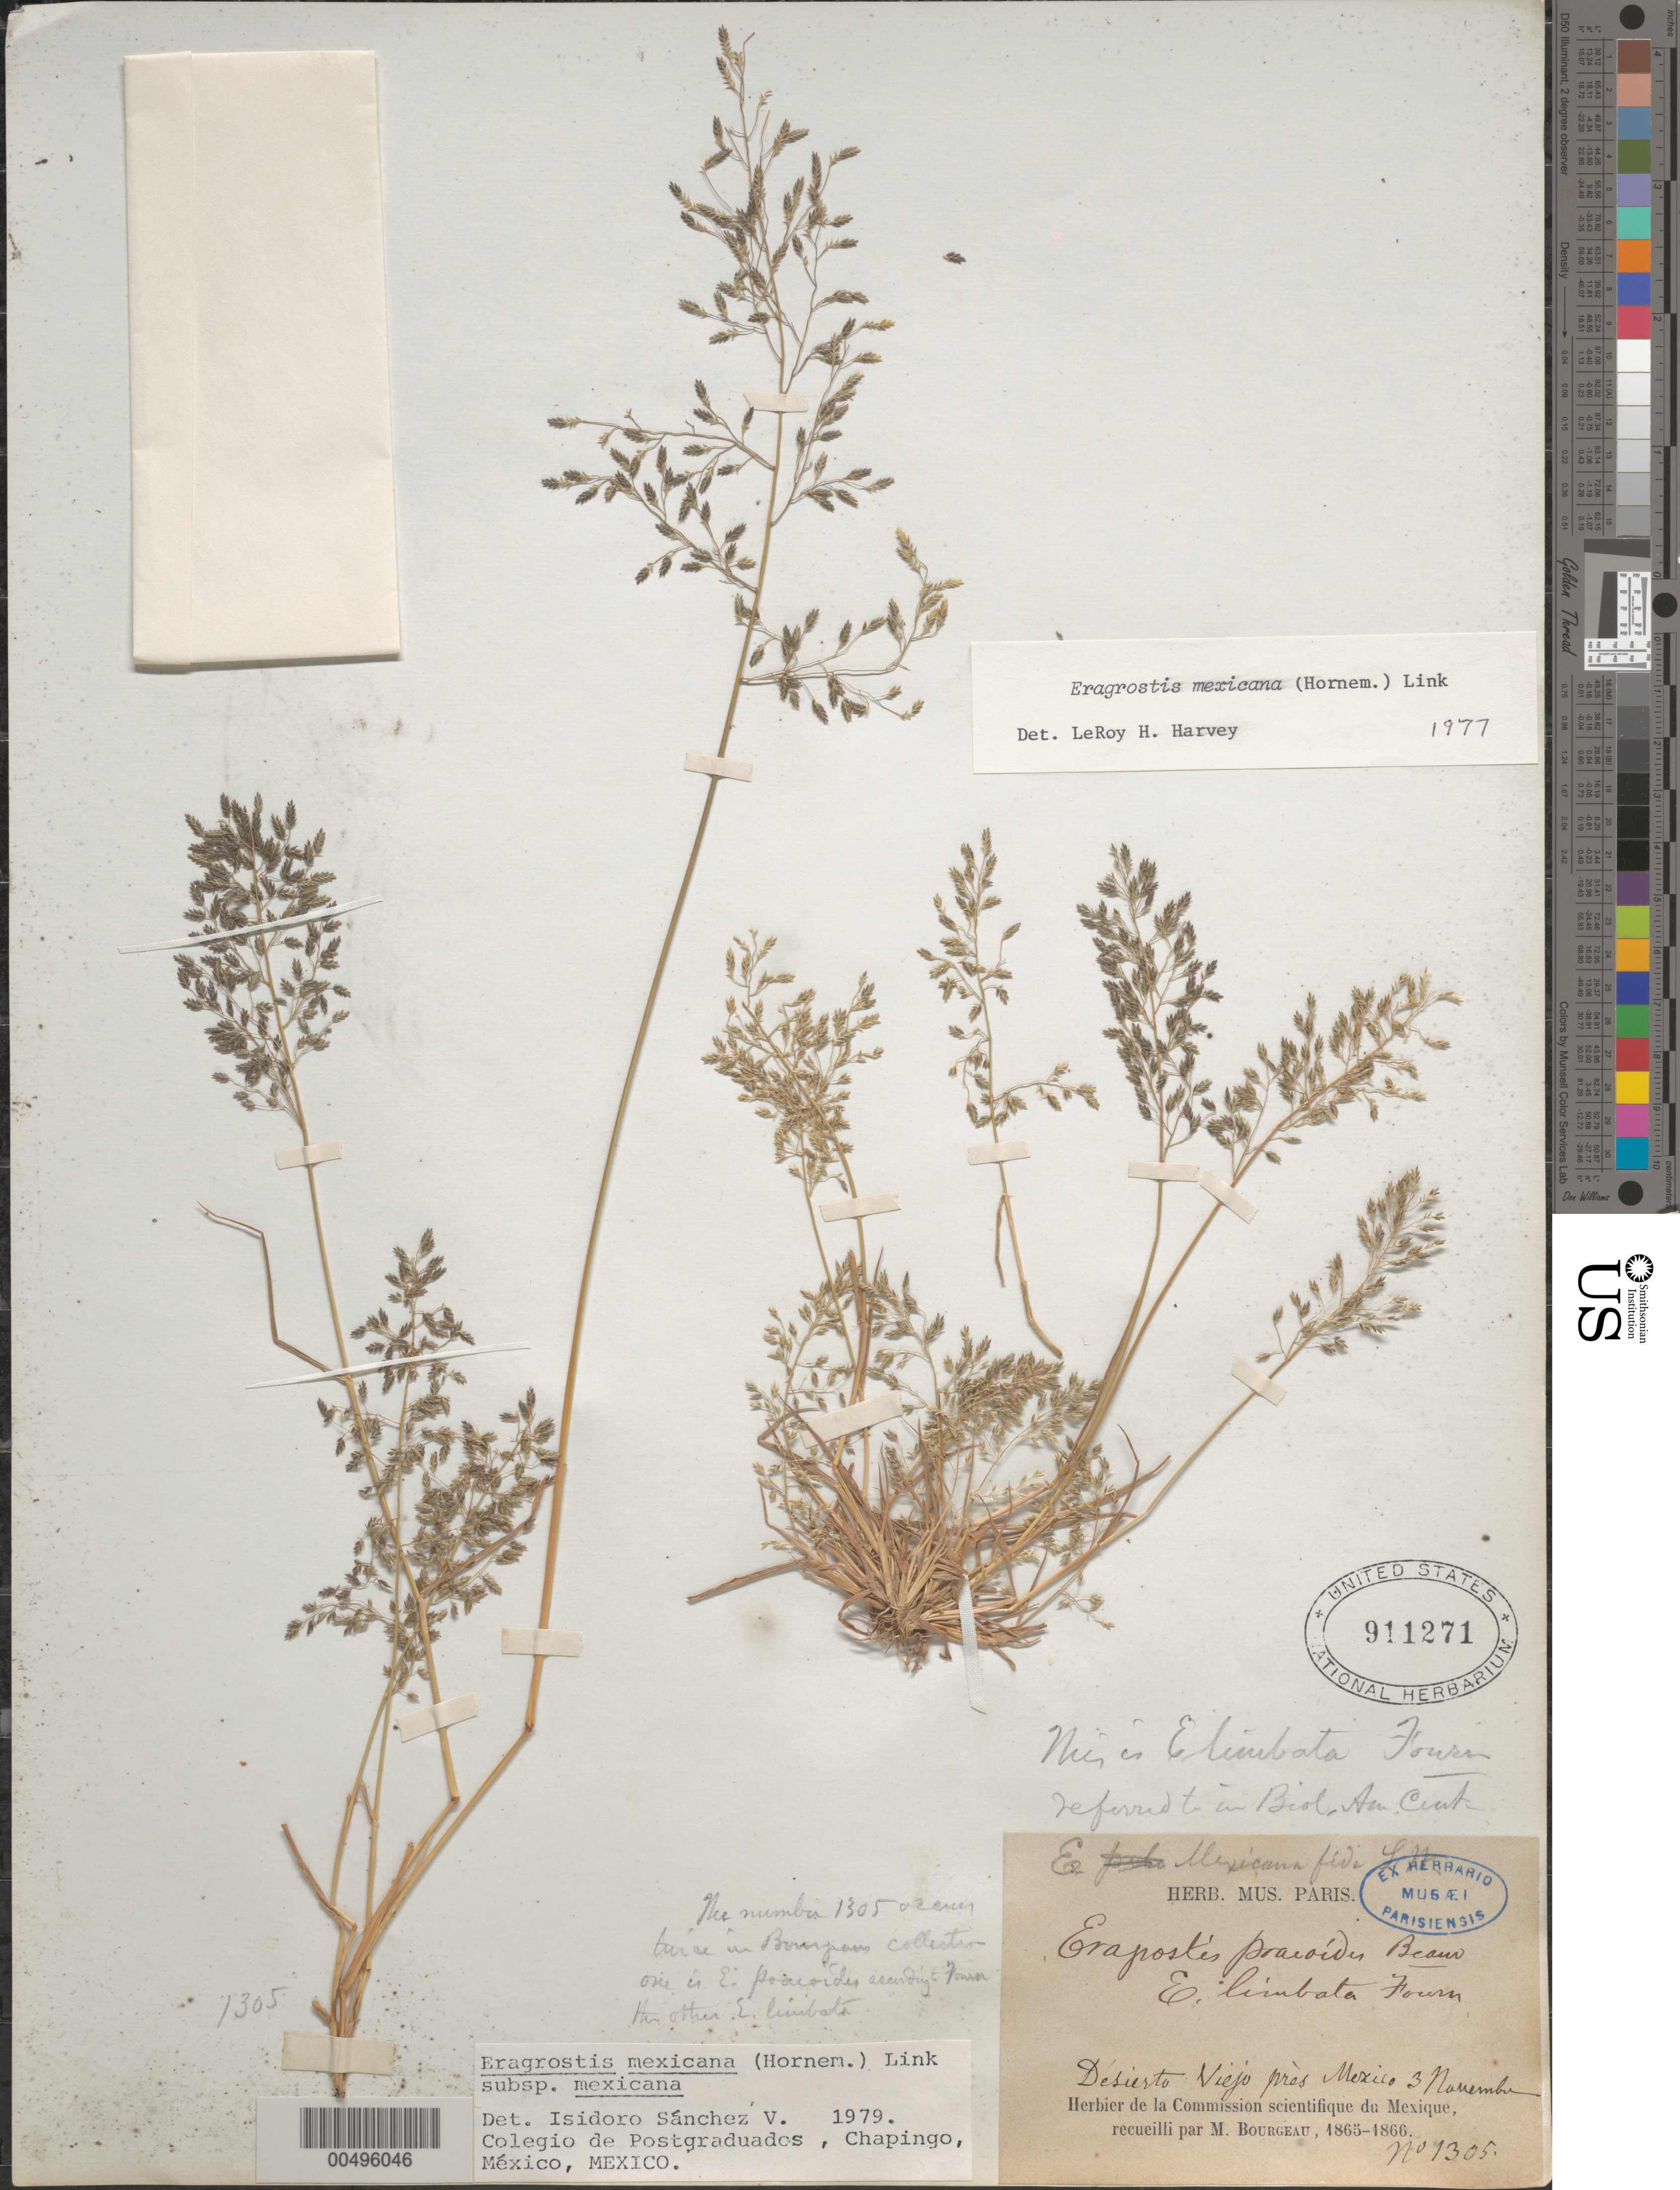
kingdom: Plantae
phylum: Tracheophyta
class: Liliopsida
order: Poales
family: Poaceae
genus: Eragrostis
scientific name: Eragrostis mexicana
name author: (Hornem.) Link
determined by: Sánchez Vega, I. M.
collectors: E. Bourgeau et al.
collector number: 1305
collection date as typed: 3 Nov 1865 or 3 Nov 1866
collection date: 1865-11-03 or 1866-11-03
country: Mexico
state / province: México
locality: Desierto Viejo, Viejo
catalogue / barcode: US 911271